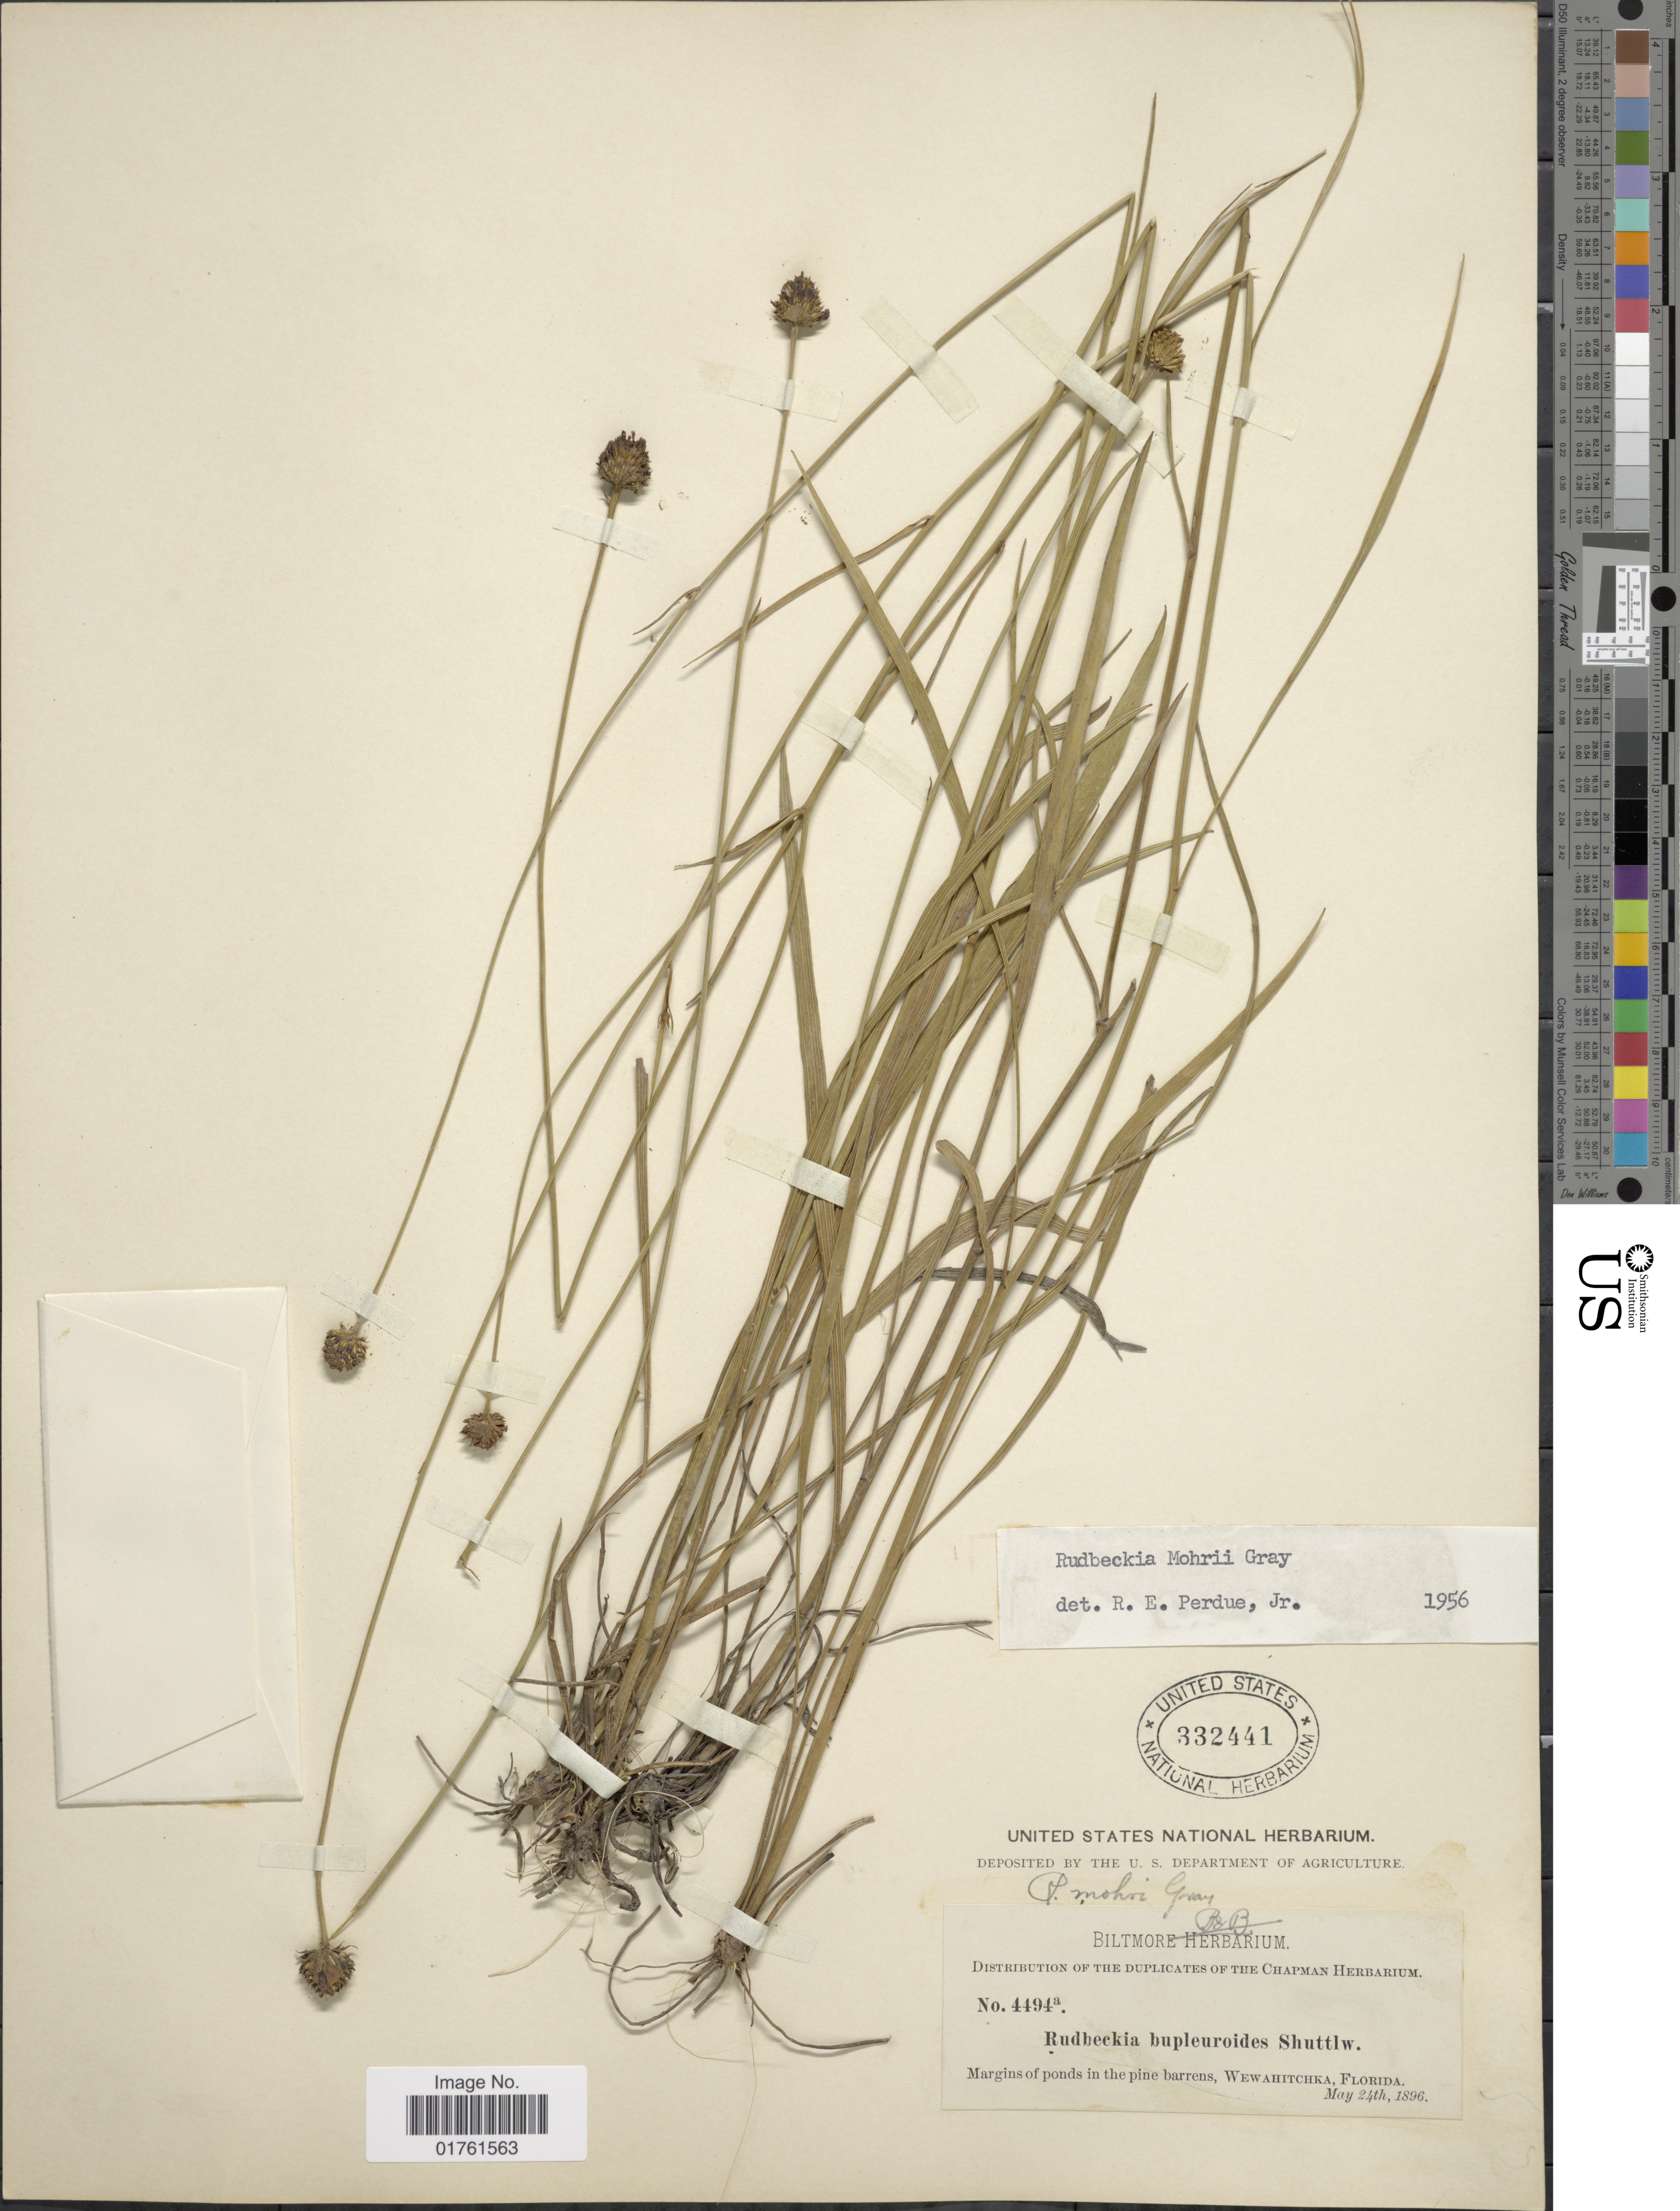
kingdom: Plantae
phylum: Tracheophyta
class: Magnoliopsida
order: Asterales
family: Asteraceae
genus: Rudbeckia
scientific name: Rudbeckia mohri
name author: A. Gray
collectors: ex herb. Biltmore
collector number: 4494a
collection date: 1896-05-24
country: United States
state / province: Florida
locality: Margins of ponds in the pine barrens, Wewahitchika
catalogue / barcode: US 332441